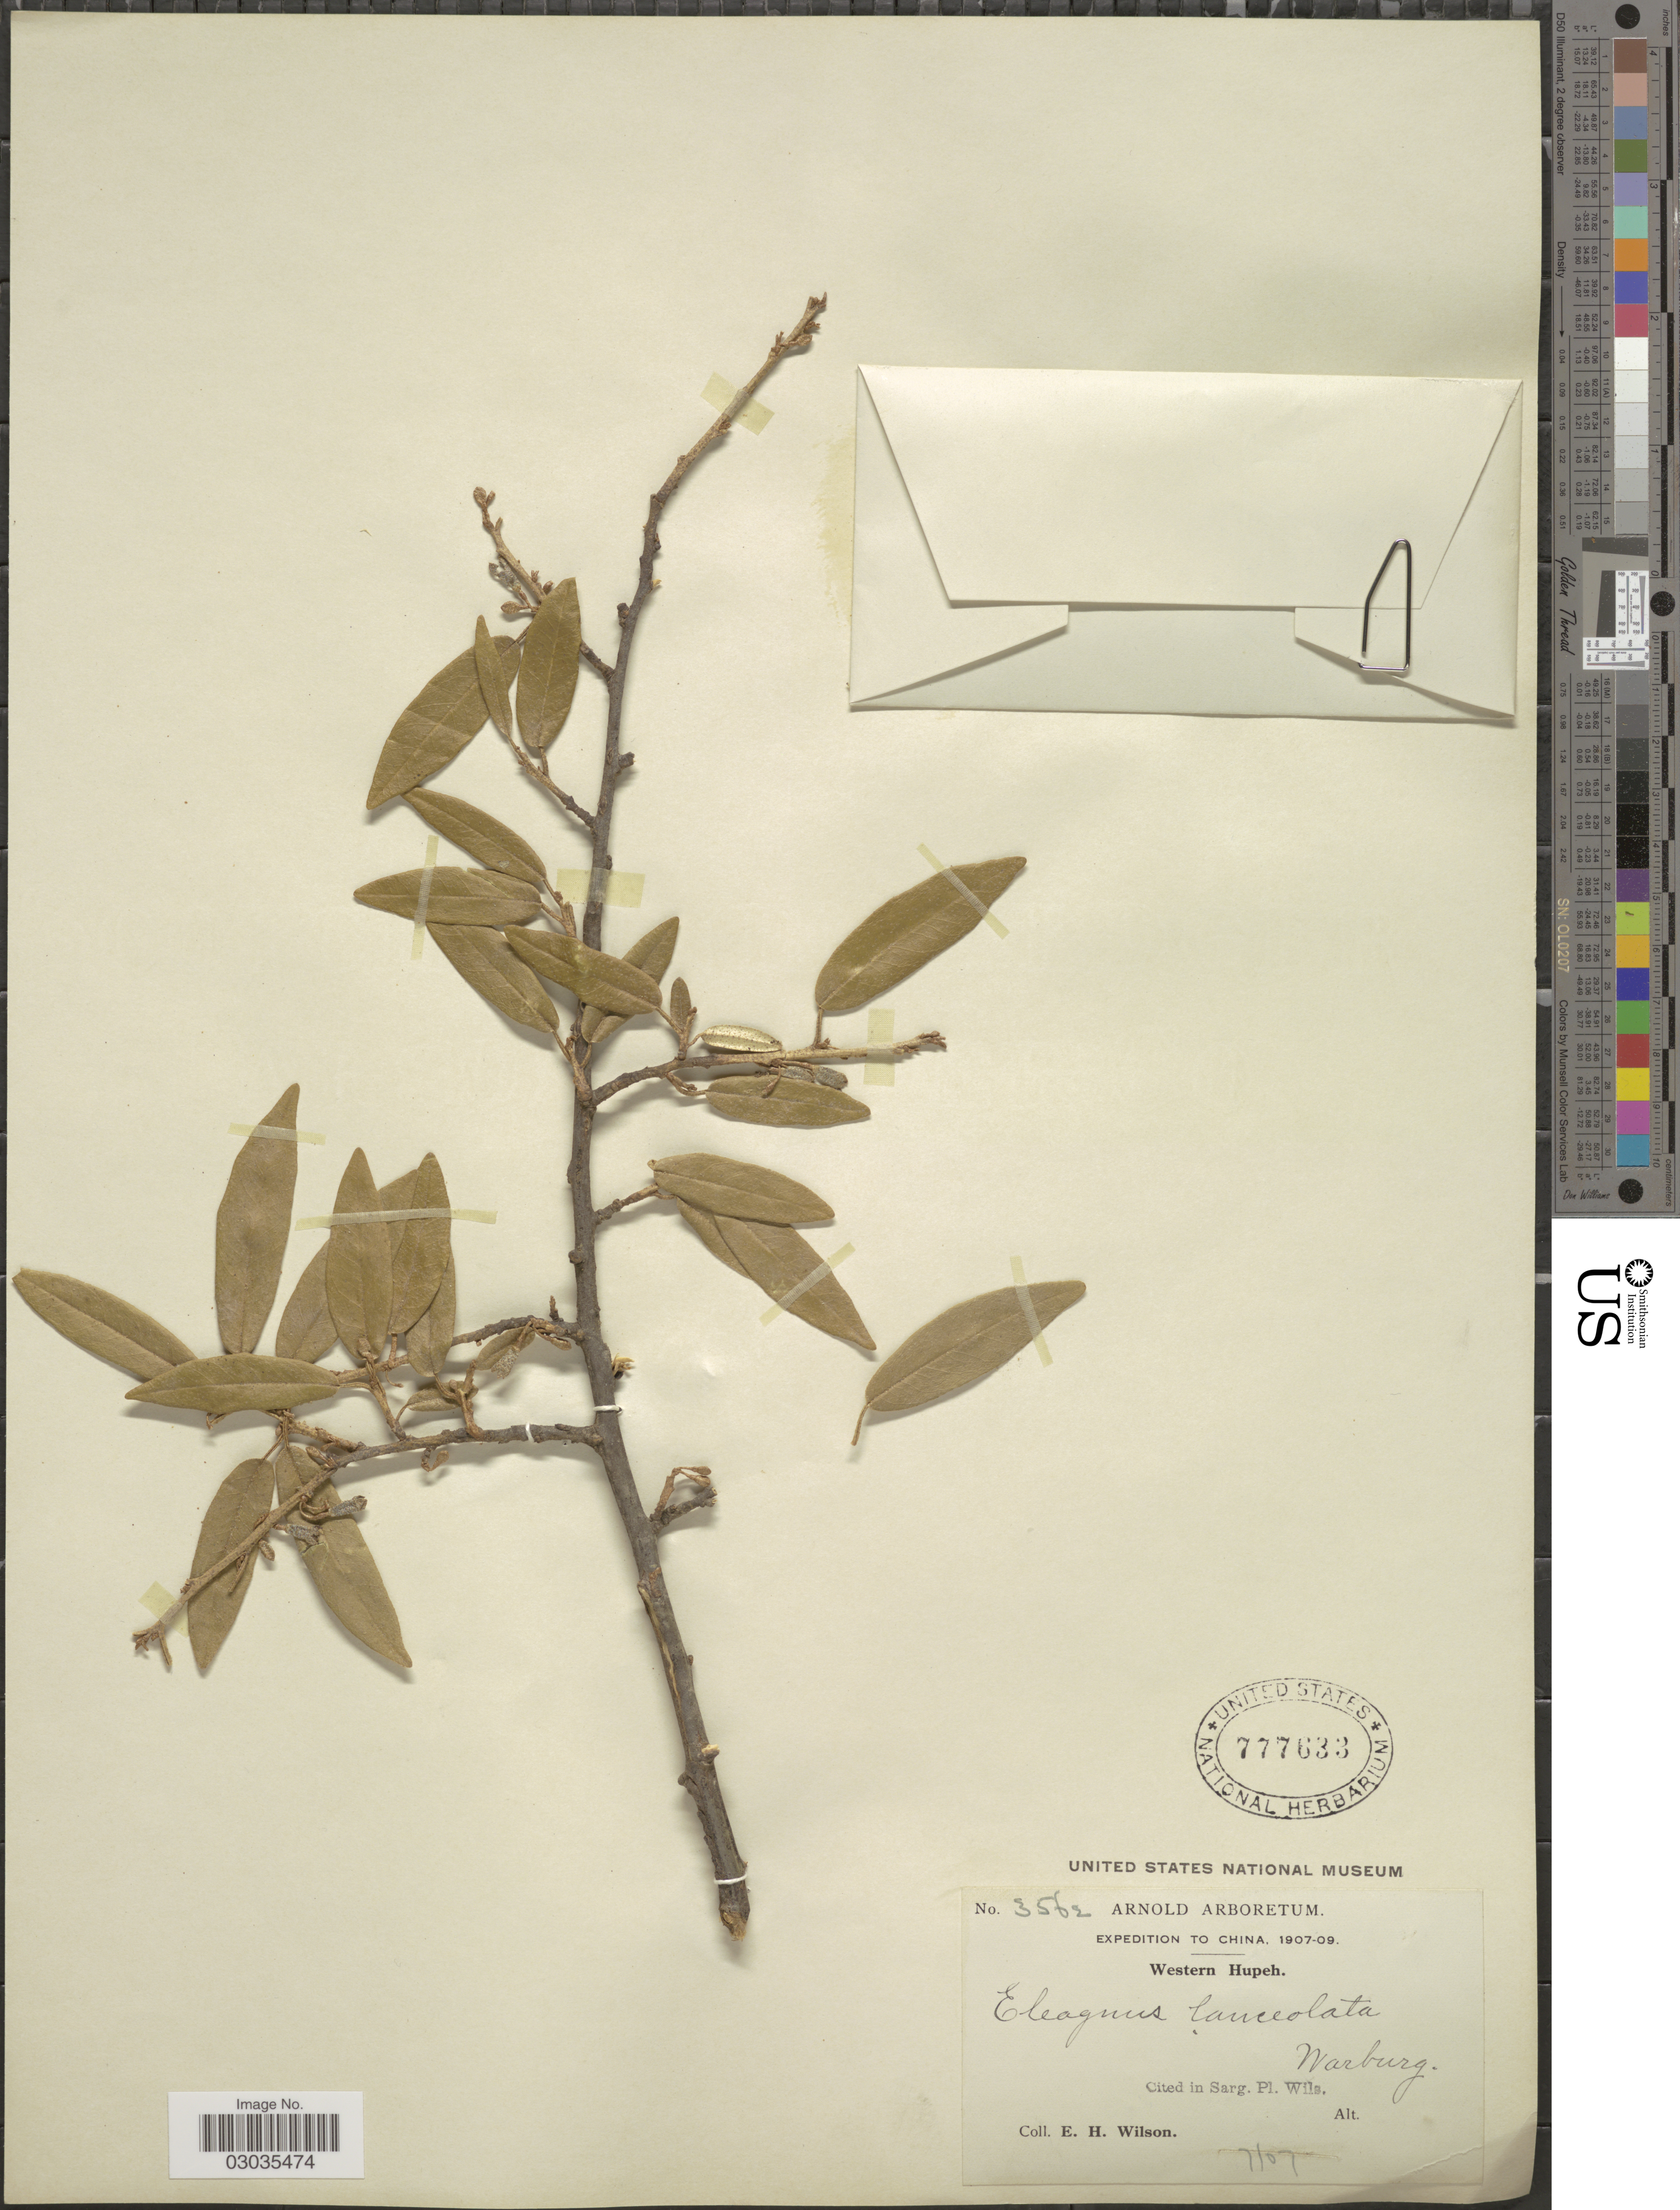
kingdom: Plantae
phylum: Tracheophyta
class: Magnoliopsida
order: Rosales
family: Elaeagnaceae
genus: Elaeagnus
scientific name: Elaeagnus lanceolata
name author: Warb.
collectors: E. Wilson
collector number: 3562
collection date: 1907-07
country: China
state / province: Hubei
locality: Western Hupeh.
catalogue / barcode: US 777633